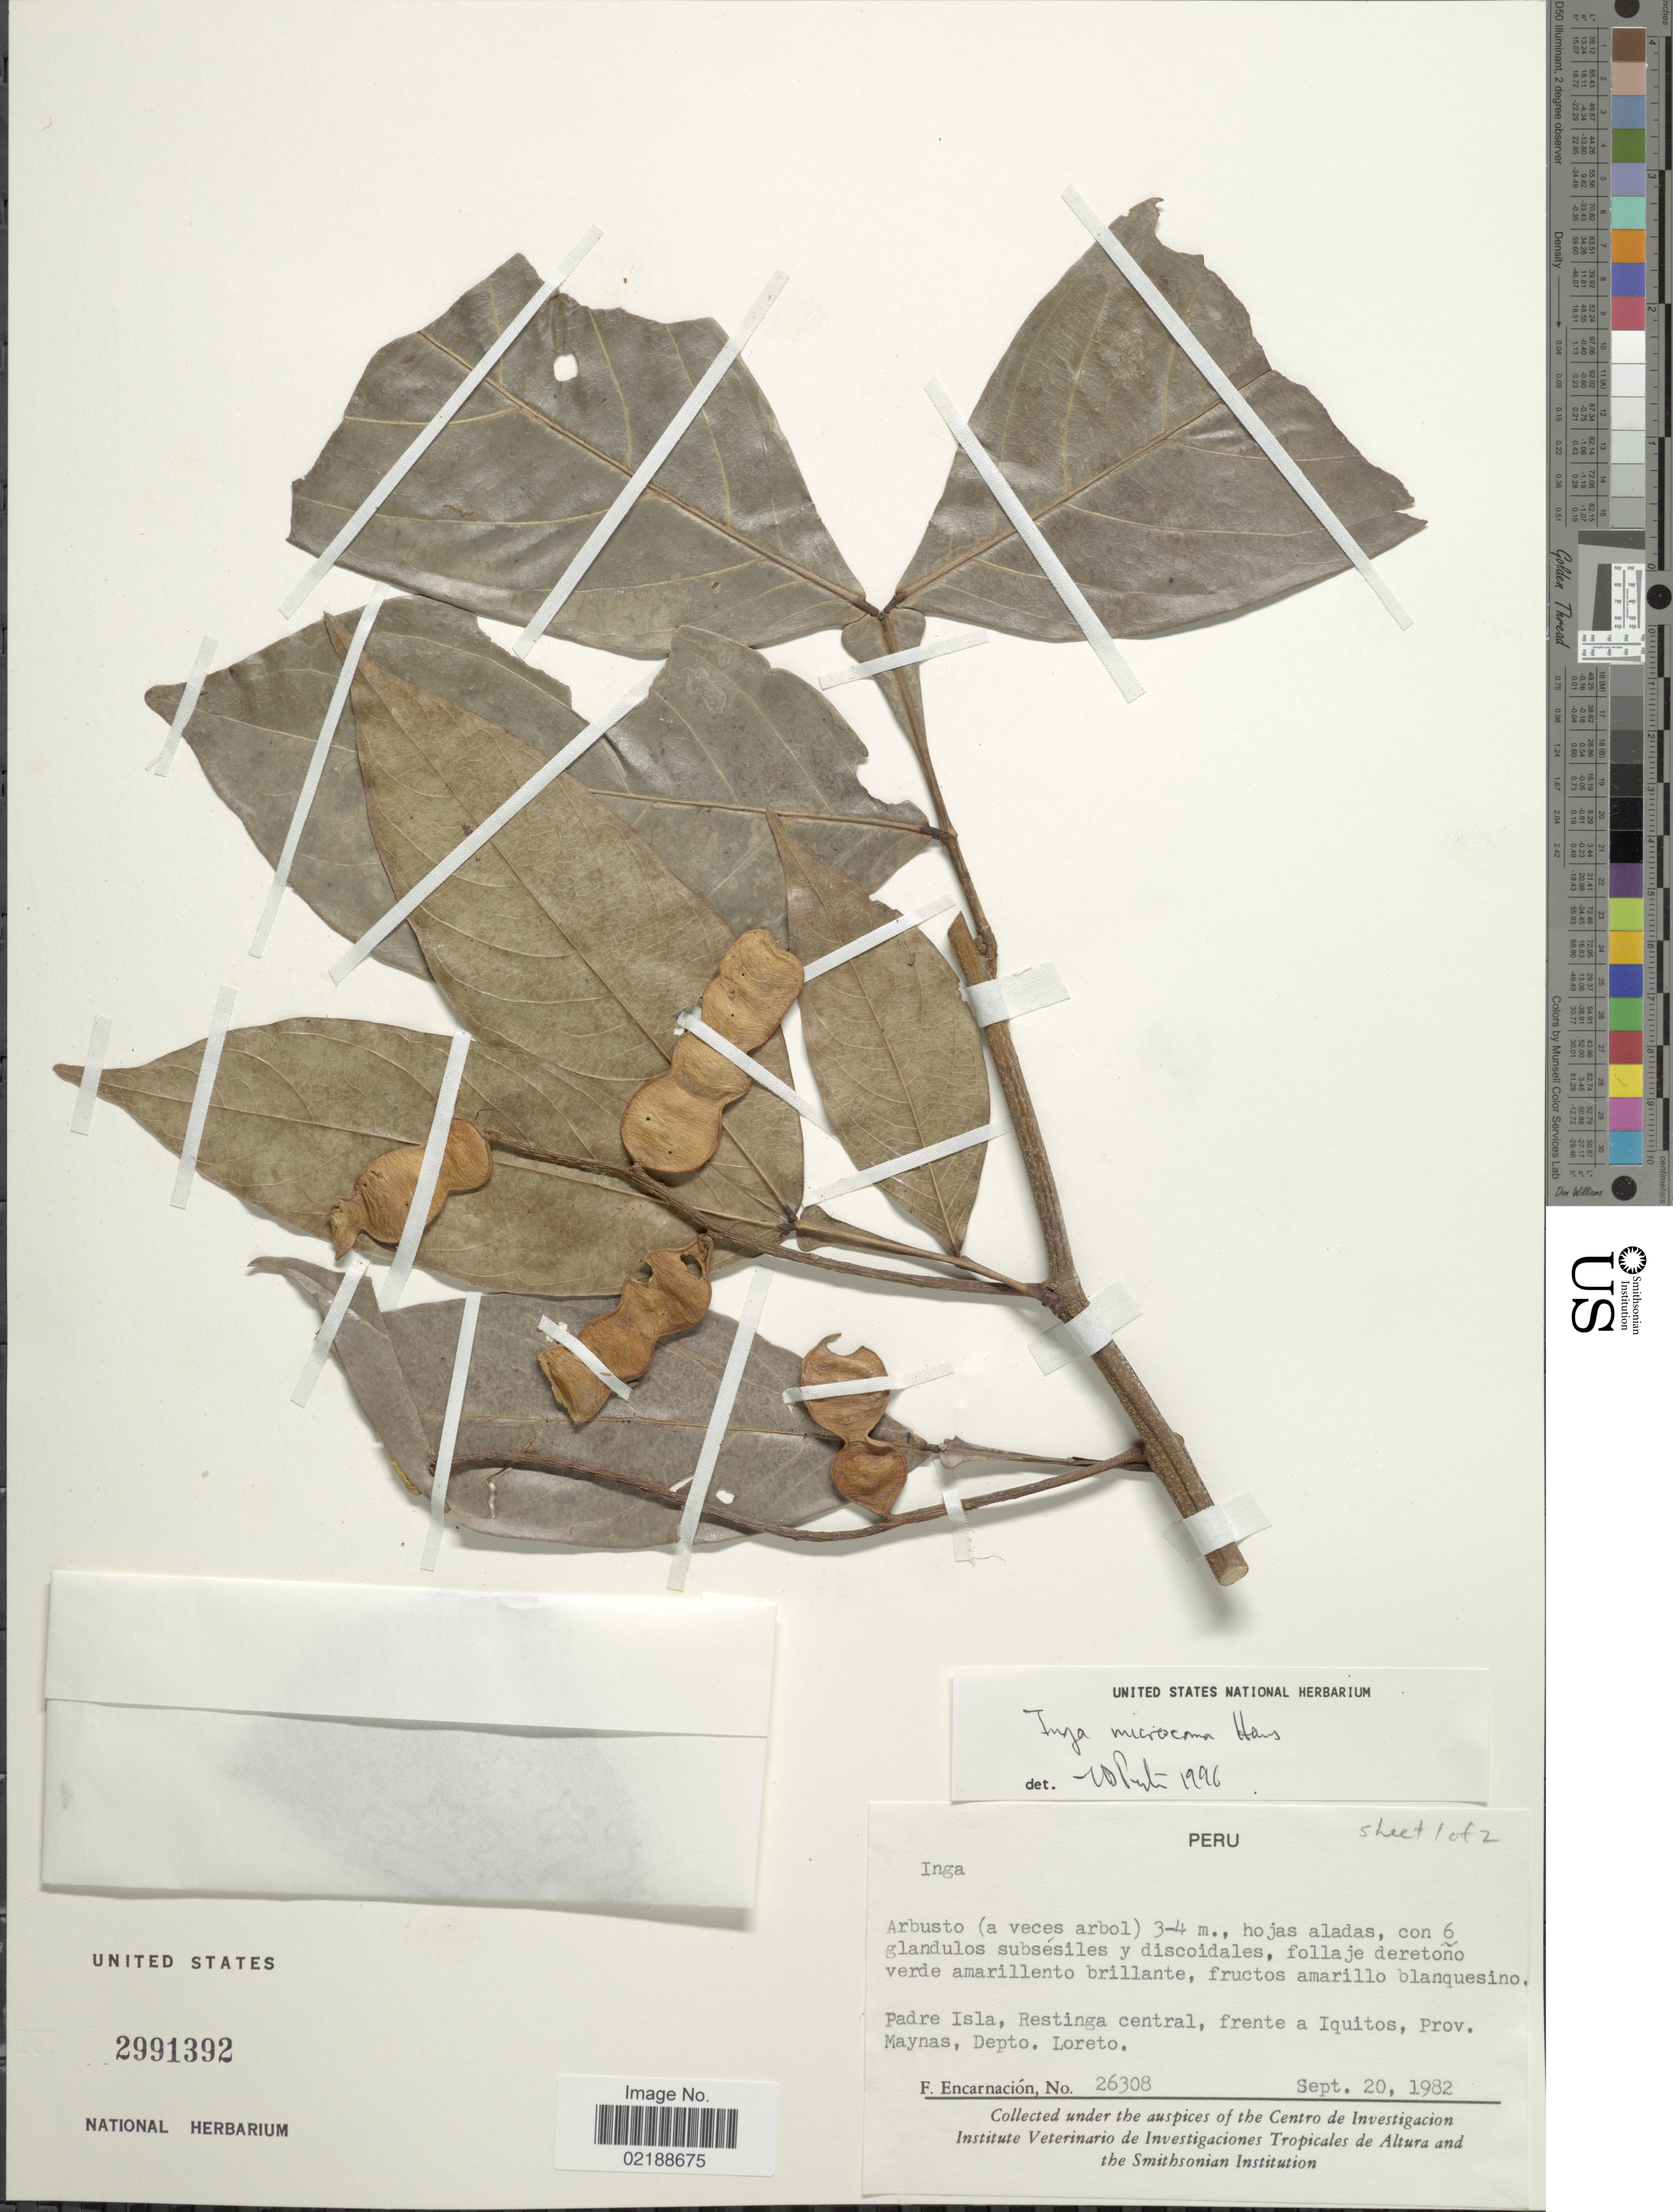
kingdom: Plantae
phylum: Tracheophyta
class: Magnoliopsida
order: Fabales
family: Fabaceae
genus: Inga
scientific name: Inga microcoma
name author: Harms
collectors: F. Encarnación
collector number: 26308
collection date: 1982-09-20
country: Peru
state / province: Loreto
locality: Padre Isla, Restinga central, frente a Iquitos, Prov. Maynas, Depto Loreto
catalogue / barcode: US 2991392